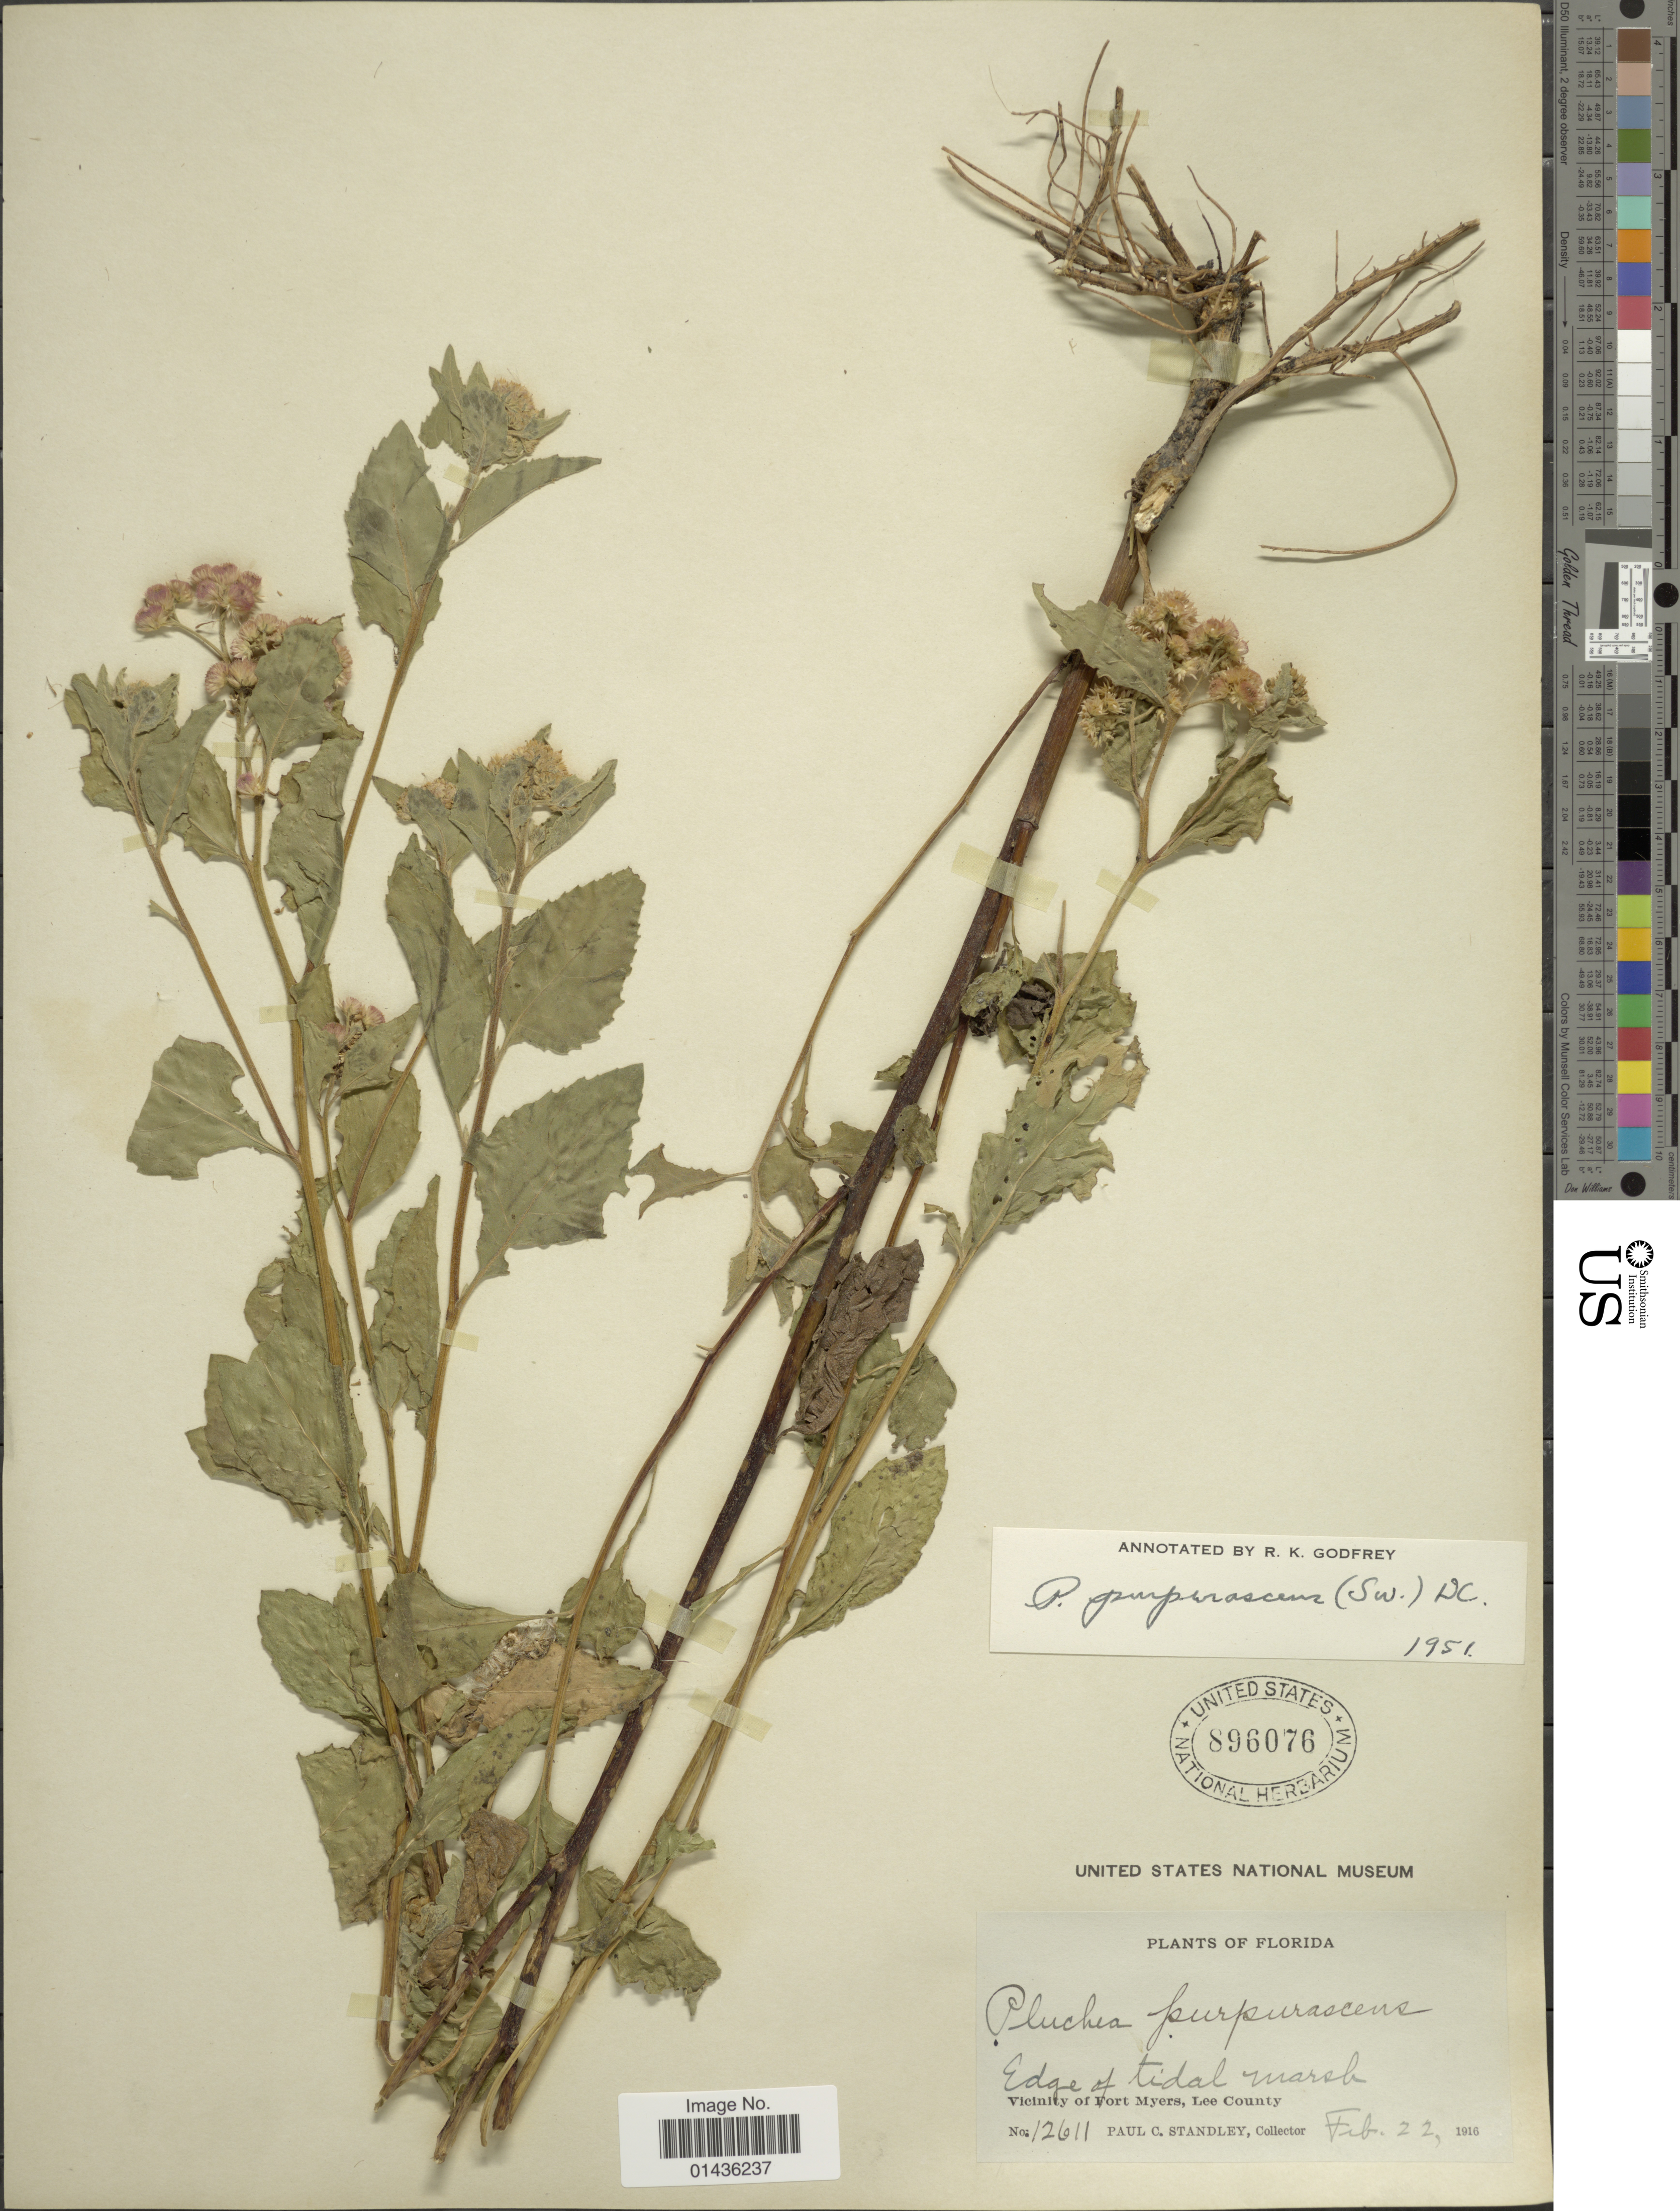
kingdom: Plantae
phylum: Tracheophyta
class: Magnoliopsida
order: Asterales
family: Asteraceae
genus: Pluchea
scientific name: Pluchea odorata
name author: (L.) Cass.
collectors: P. C. Standley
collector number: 12611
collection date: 1916-02-22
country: United States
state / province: Florida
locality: Vicinity of Fort Myers, Lee County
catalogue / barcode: US 896076